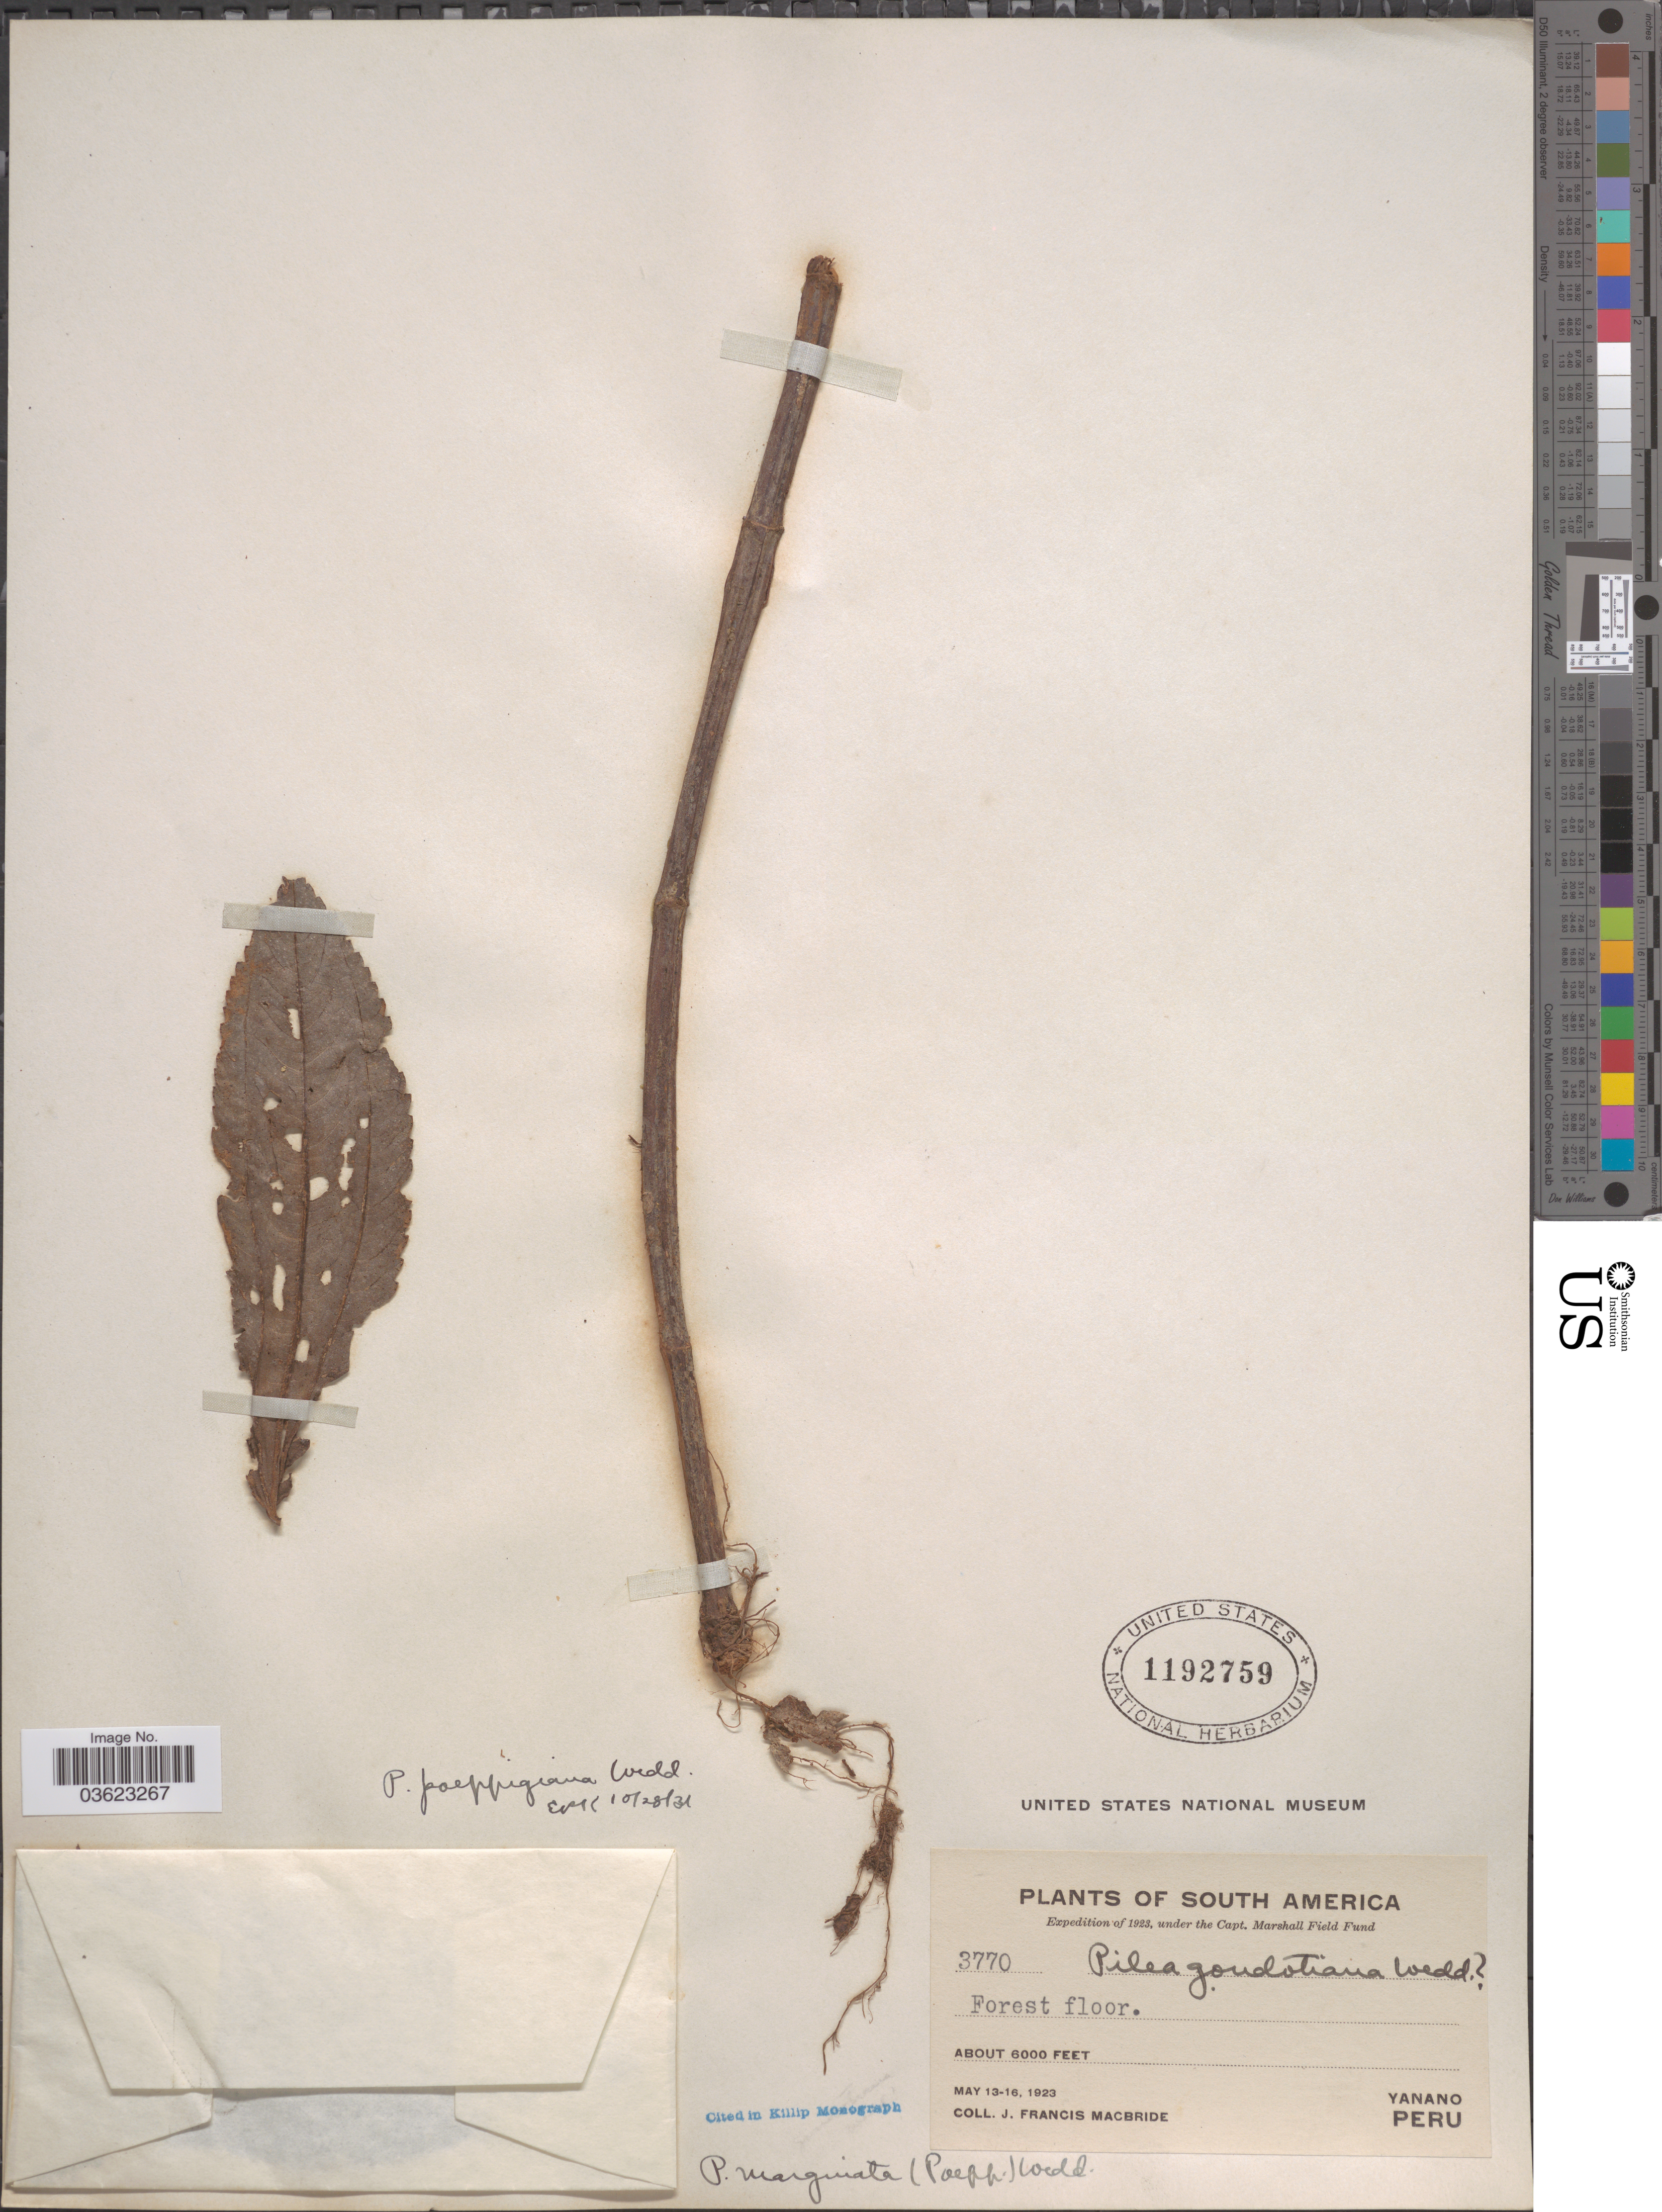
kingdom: Plantae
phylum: Tracheophyta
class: Magnoliopsida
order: Rosales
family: Urticaceae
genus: Pilea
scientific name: Pilea poeppigiana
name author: Wedd.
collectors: J. F. Macbride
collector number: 3770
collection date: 1923-05-13/1923-05-16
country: Peru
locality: Yanano.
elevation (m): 1829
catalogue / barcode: US 1192759